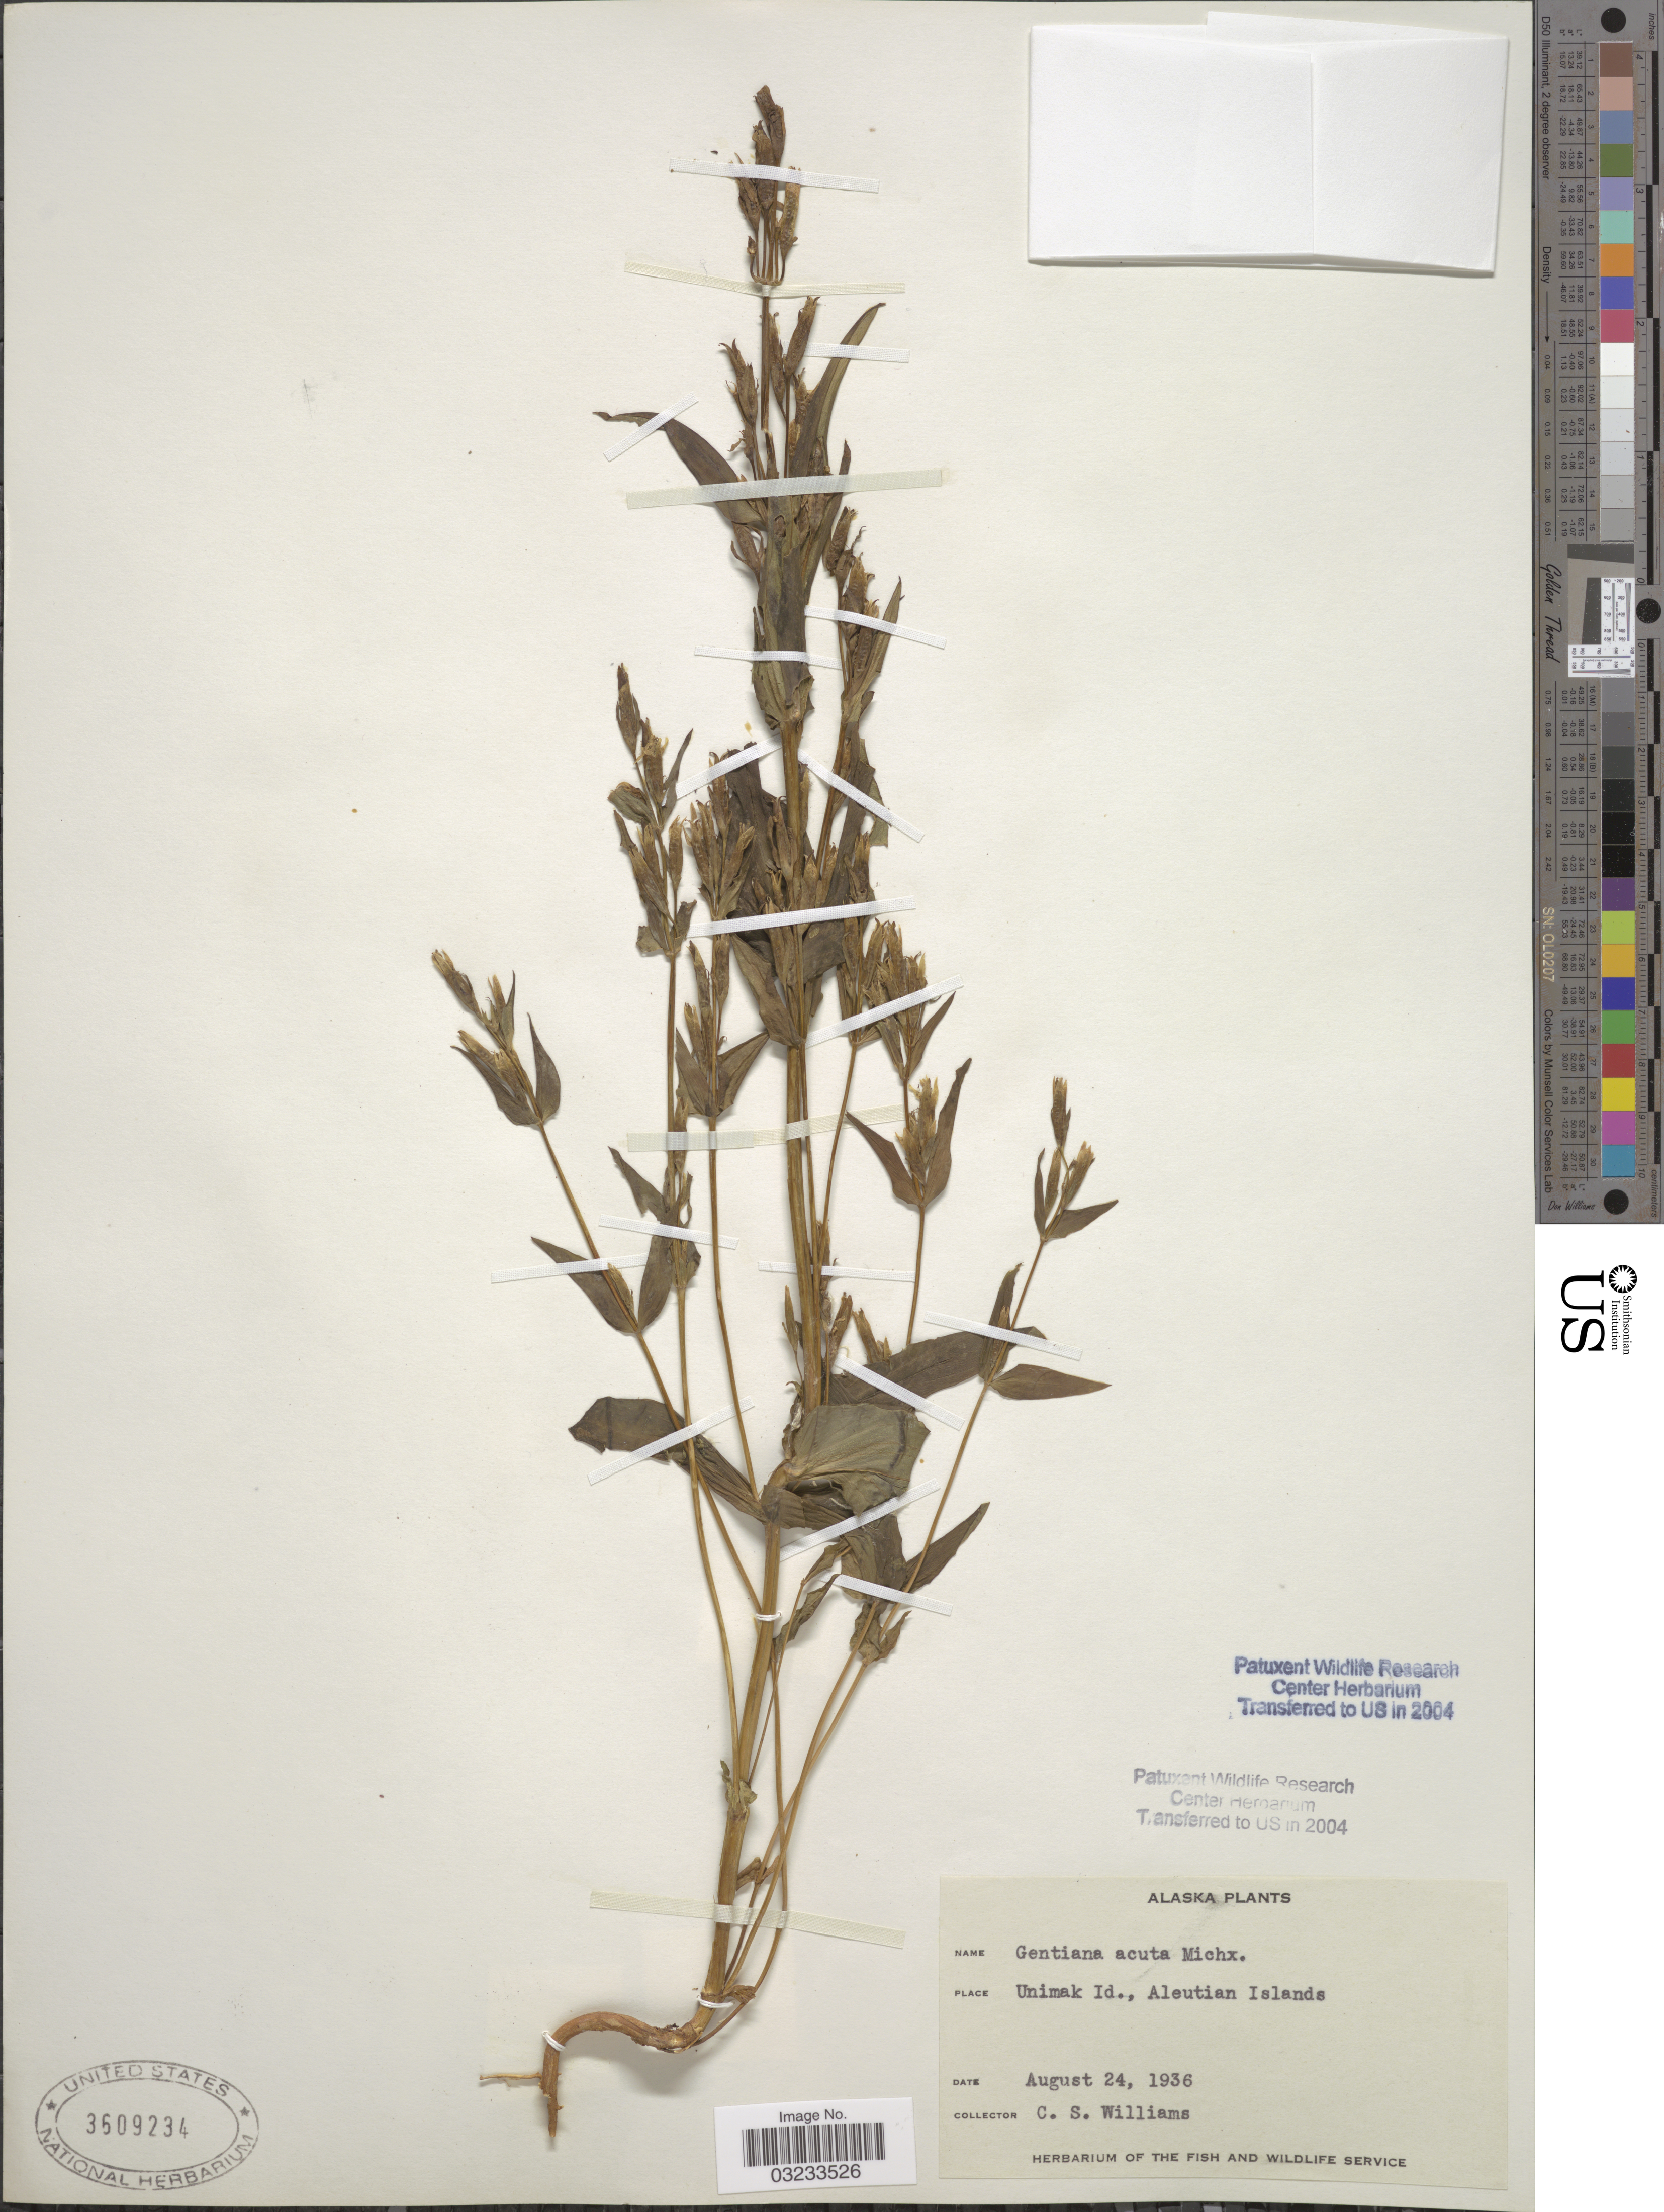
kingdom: Plantae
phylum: Tracheophyta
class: Magnoliopsida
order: Gentianales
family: Gentianaceae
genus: Gentiana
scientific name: Gentiana acuta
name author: Michx.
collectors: C. Williams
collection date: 1936-08-24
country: United States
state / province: Alaska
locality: Unimak Id., Aleutian Islands.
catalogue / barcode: US 3609234